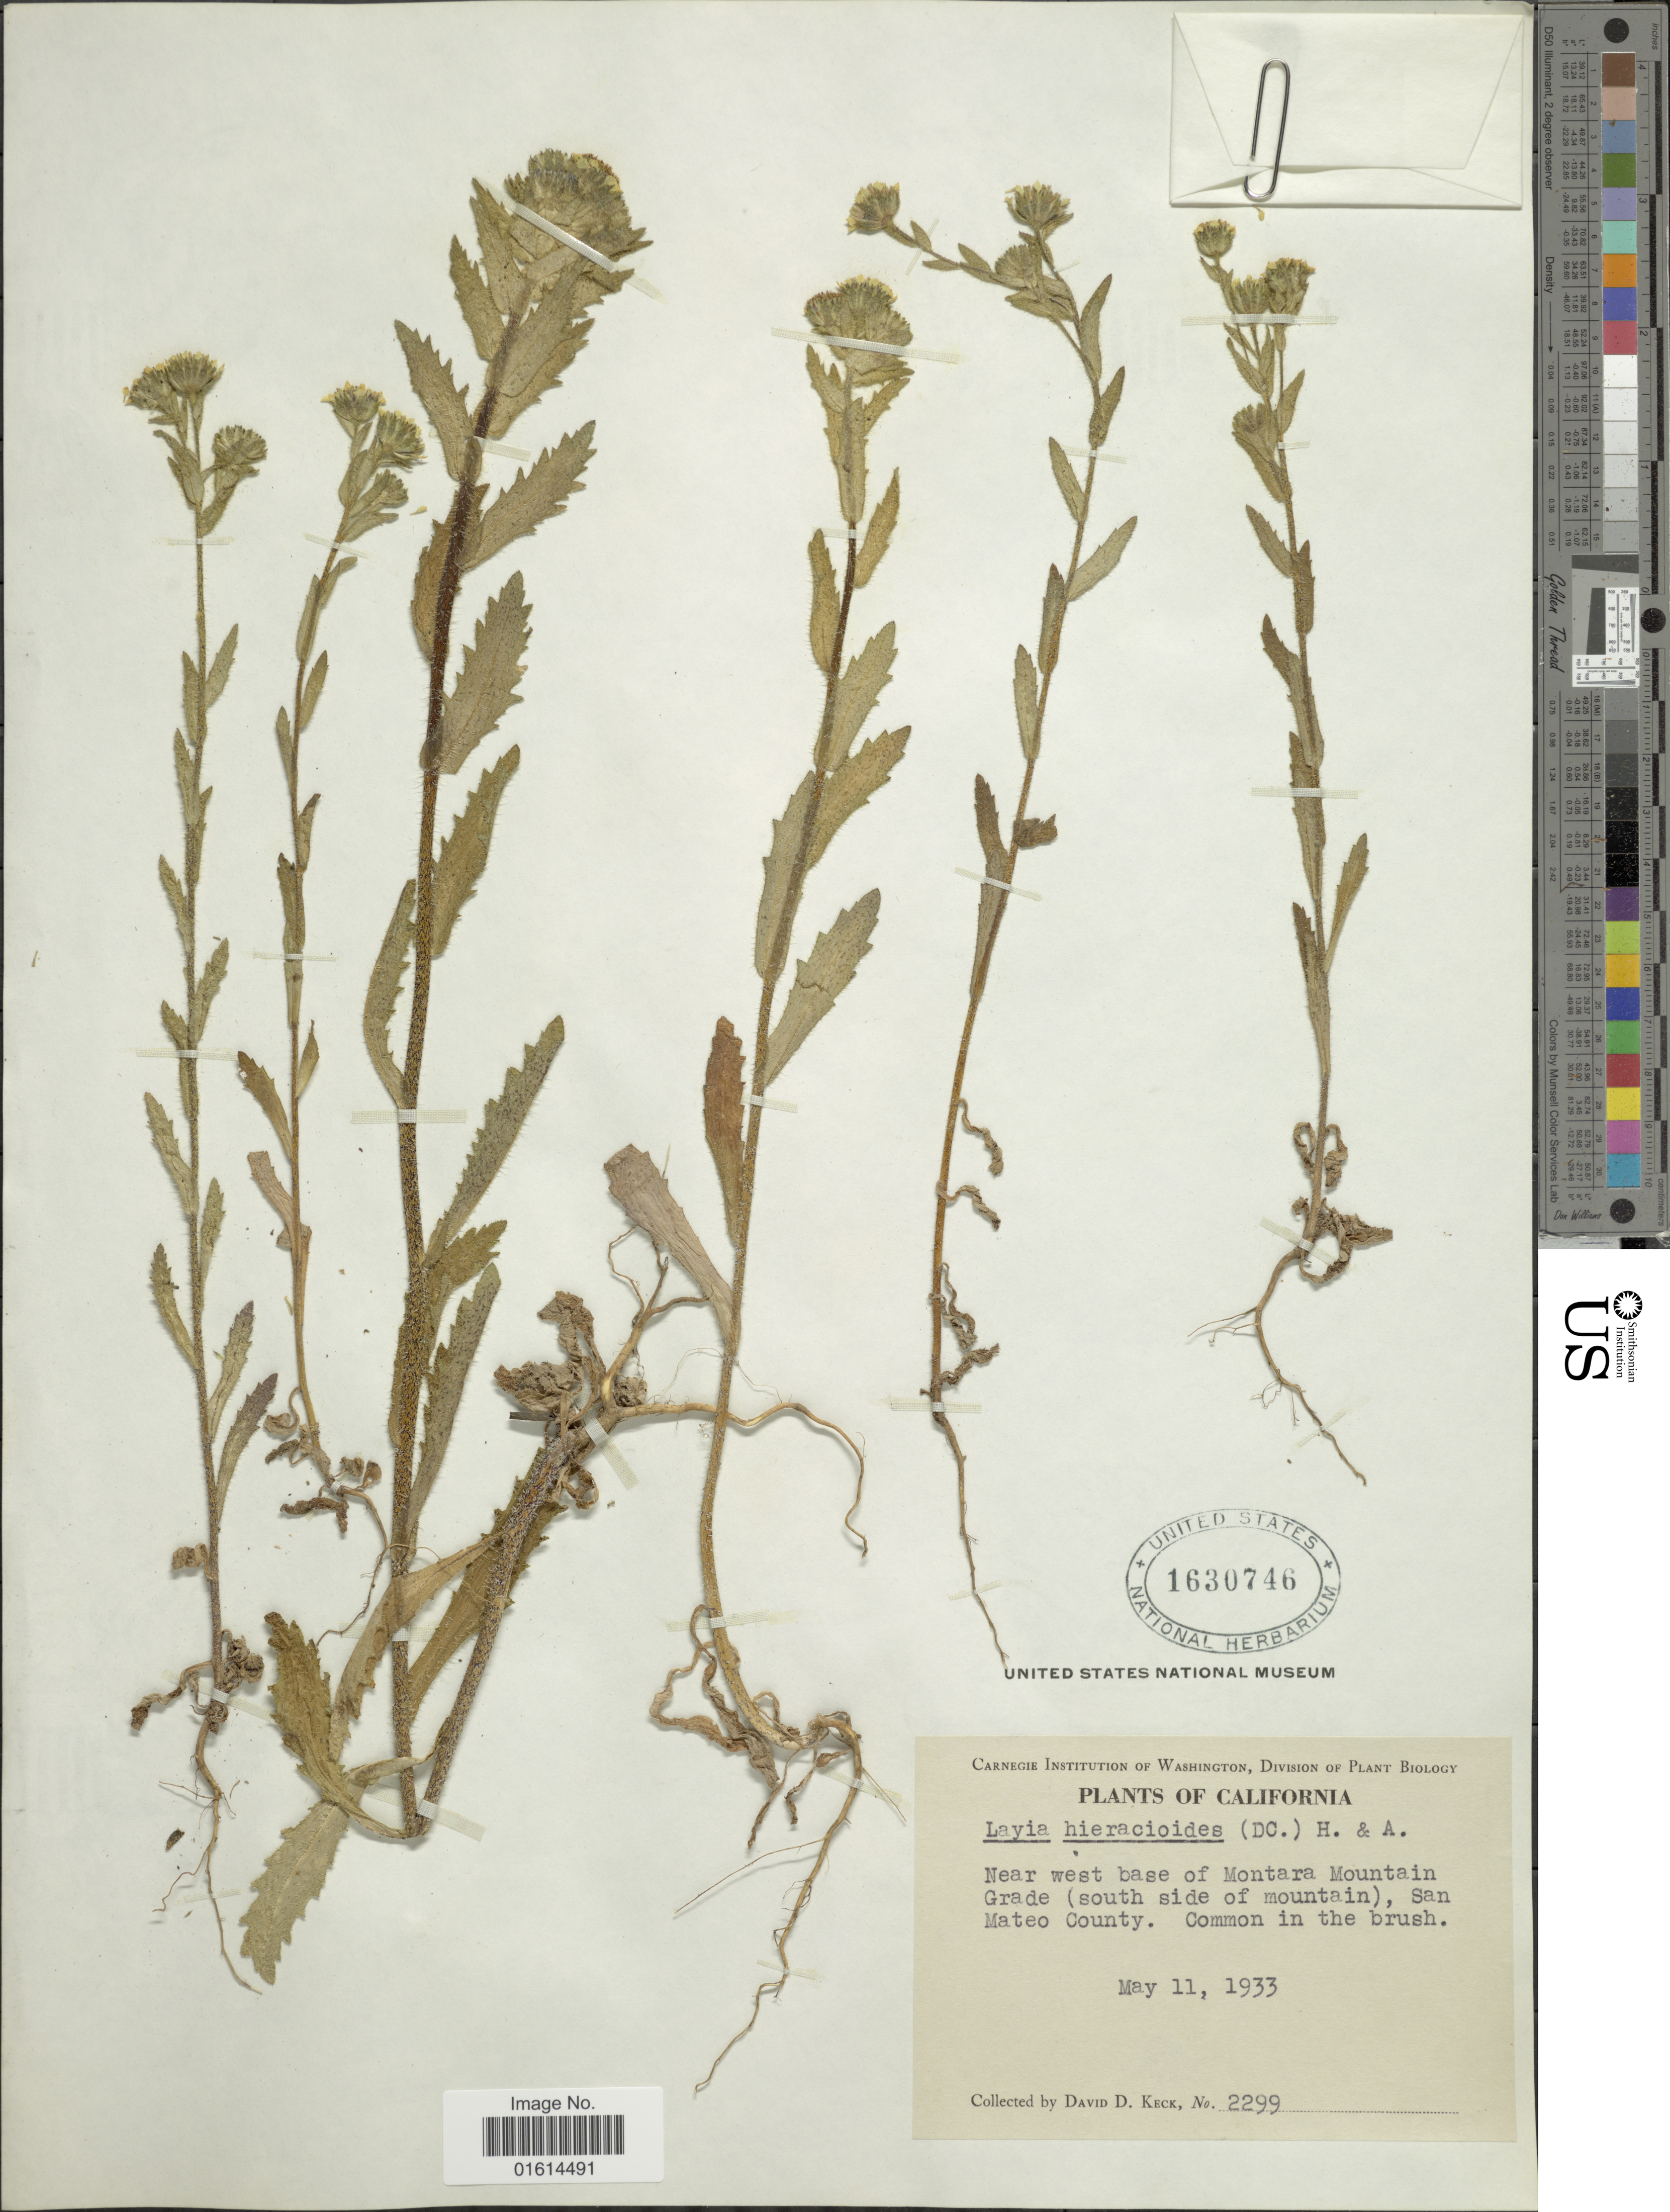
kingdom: Plantae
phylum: Tracheophyta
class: Magnoliopsida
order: Asterales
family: Asteraceae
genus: Layia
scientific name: Layia hieracioides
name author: (Hook. & Arn.) DC.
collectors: D. D. Keck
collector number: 2299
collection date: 1933-05-11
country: United States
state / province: California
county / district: San Mateo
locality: Near west base of Montara Mountain Grade (south side of mountain), San Mateo County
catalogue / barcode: US 1630746